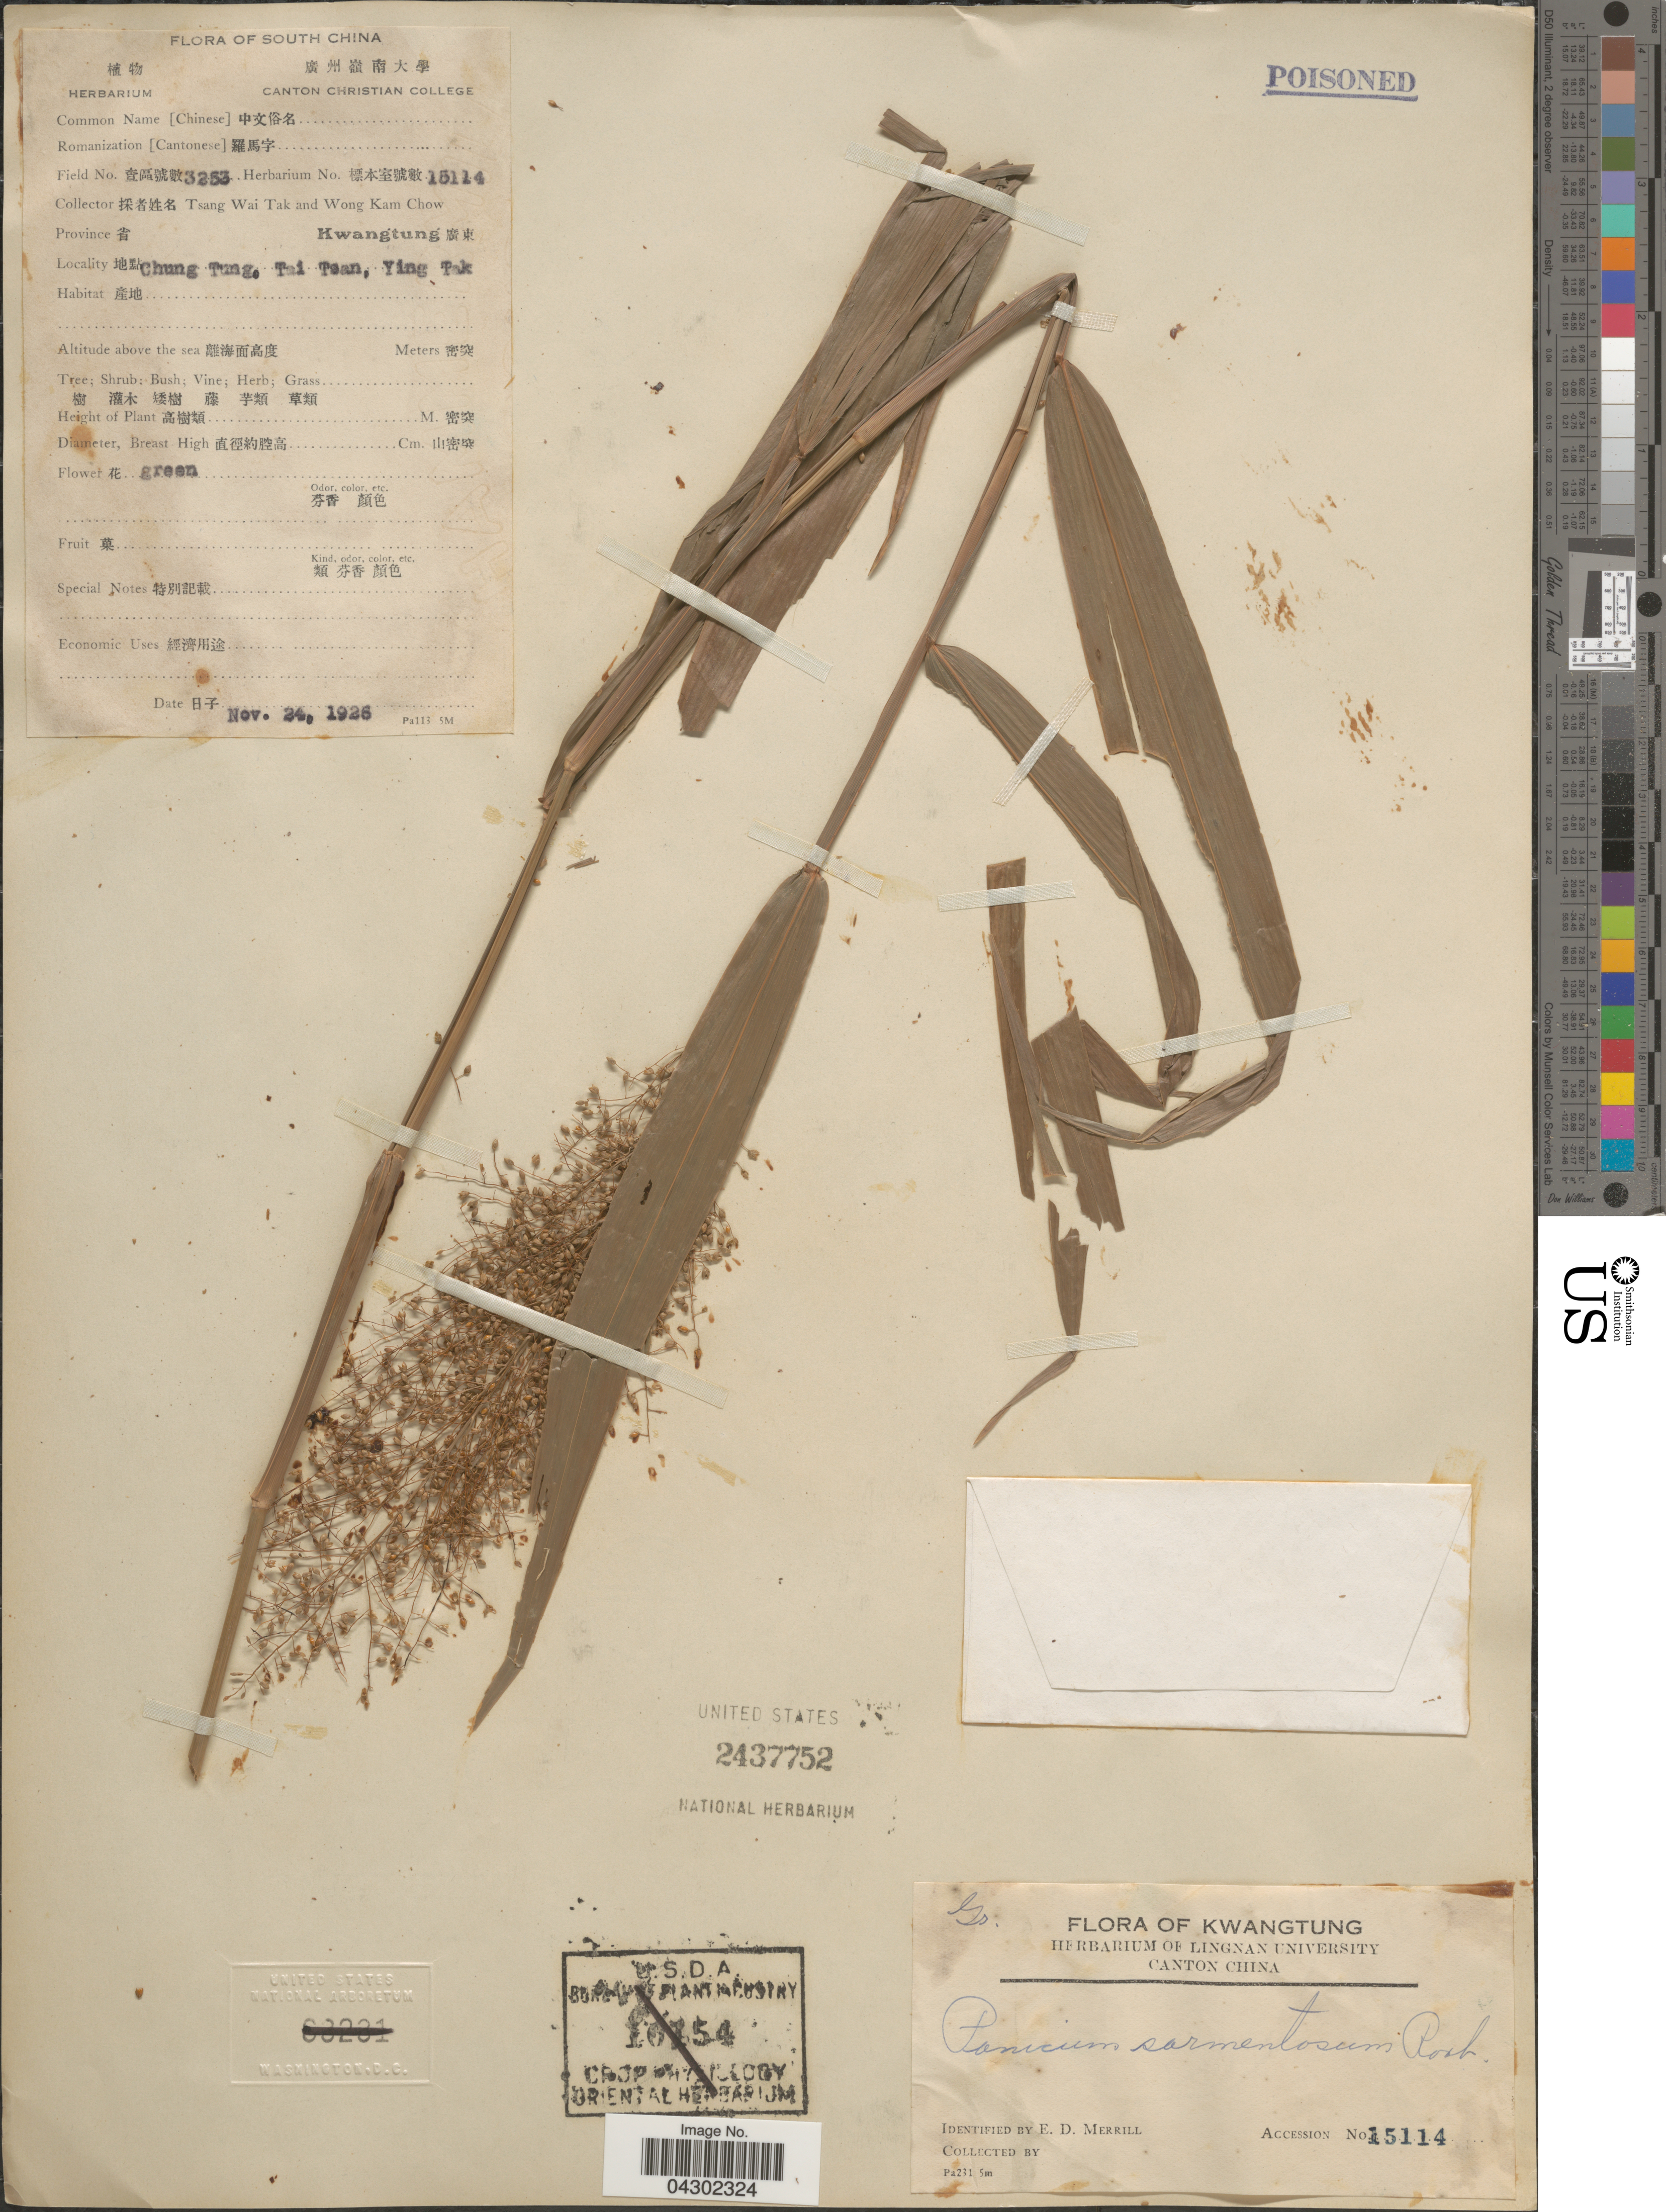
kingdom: Plantae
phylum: Tracheophyta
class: Liliopsida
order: Poales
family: Poaceae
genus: Panicum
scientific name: Panicum sarmentosum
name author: Roxb.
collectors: W. T. Tsang & W. Chow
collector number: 3253/15114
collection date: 1926-11-24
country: China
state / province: Guangdong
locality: South China. Kwangtung. Chung Tung, Tai Taan, Ying Tak.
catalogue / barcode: US 2437752